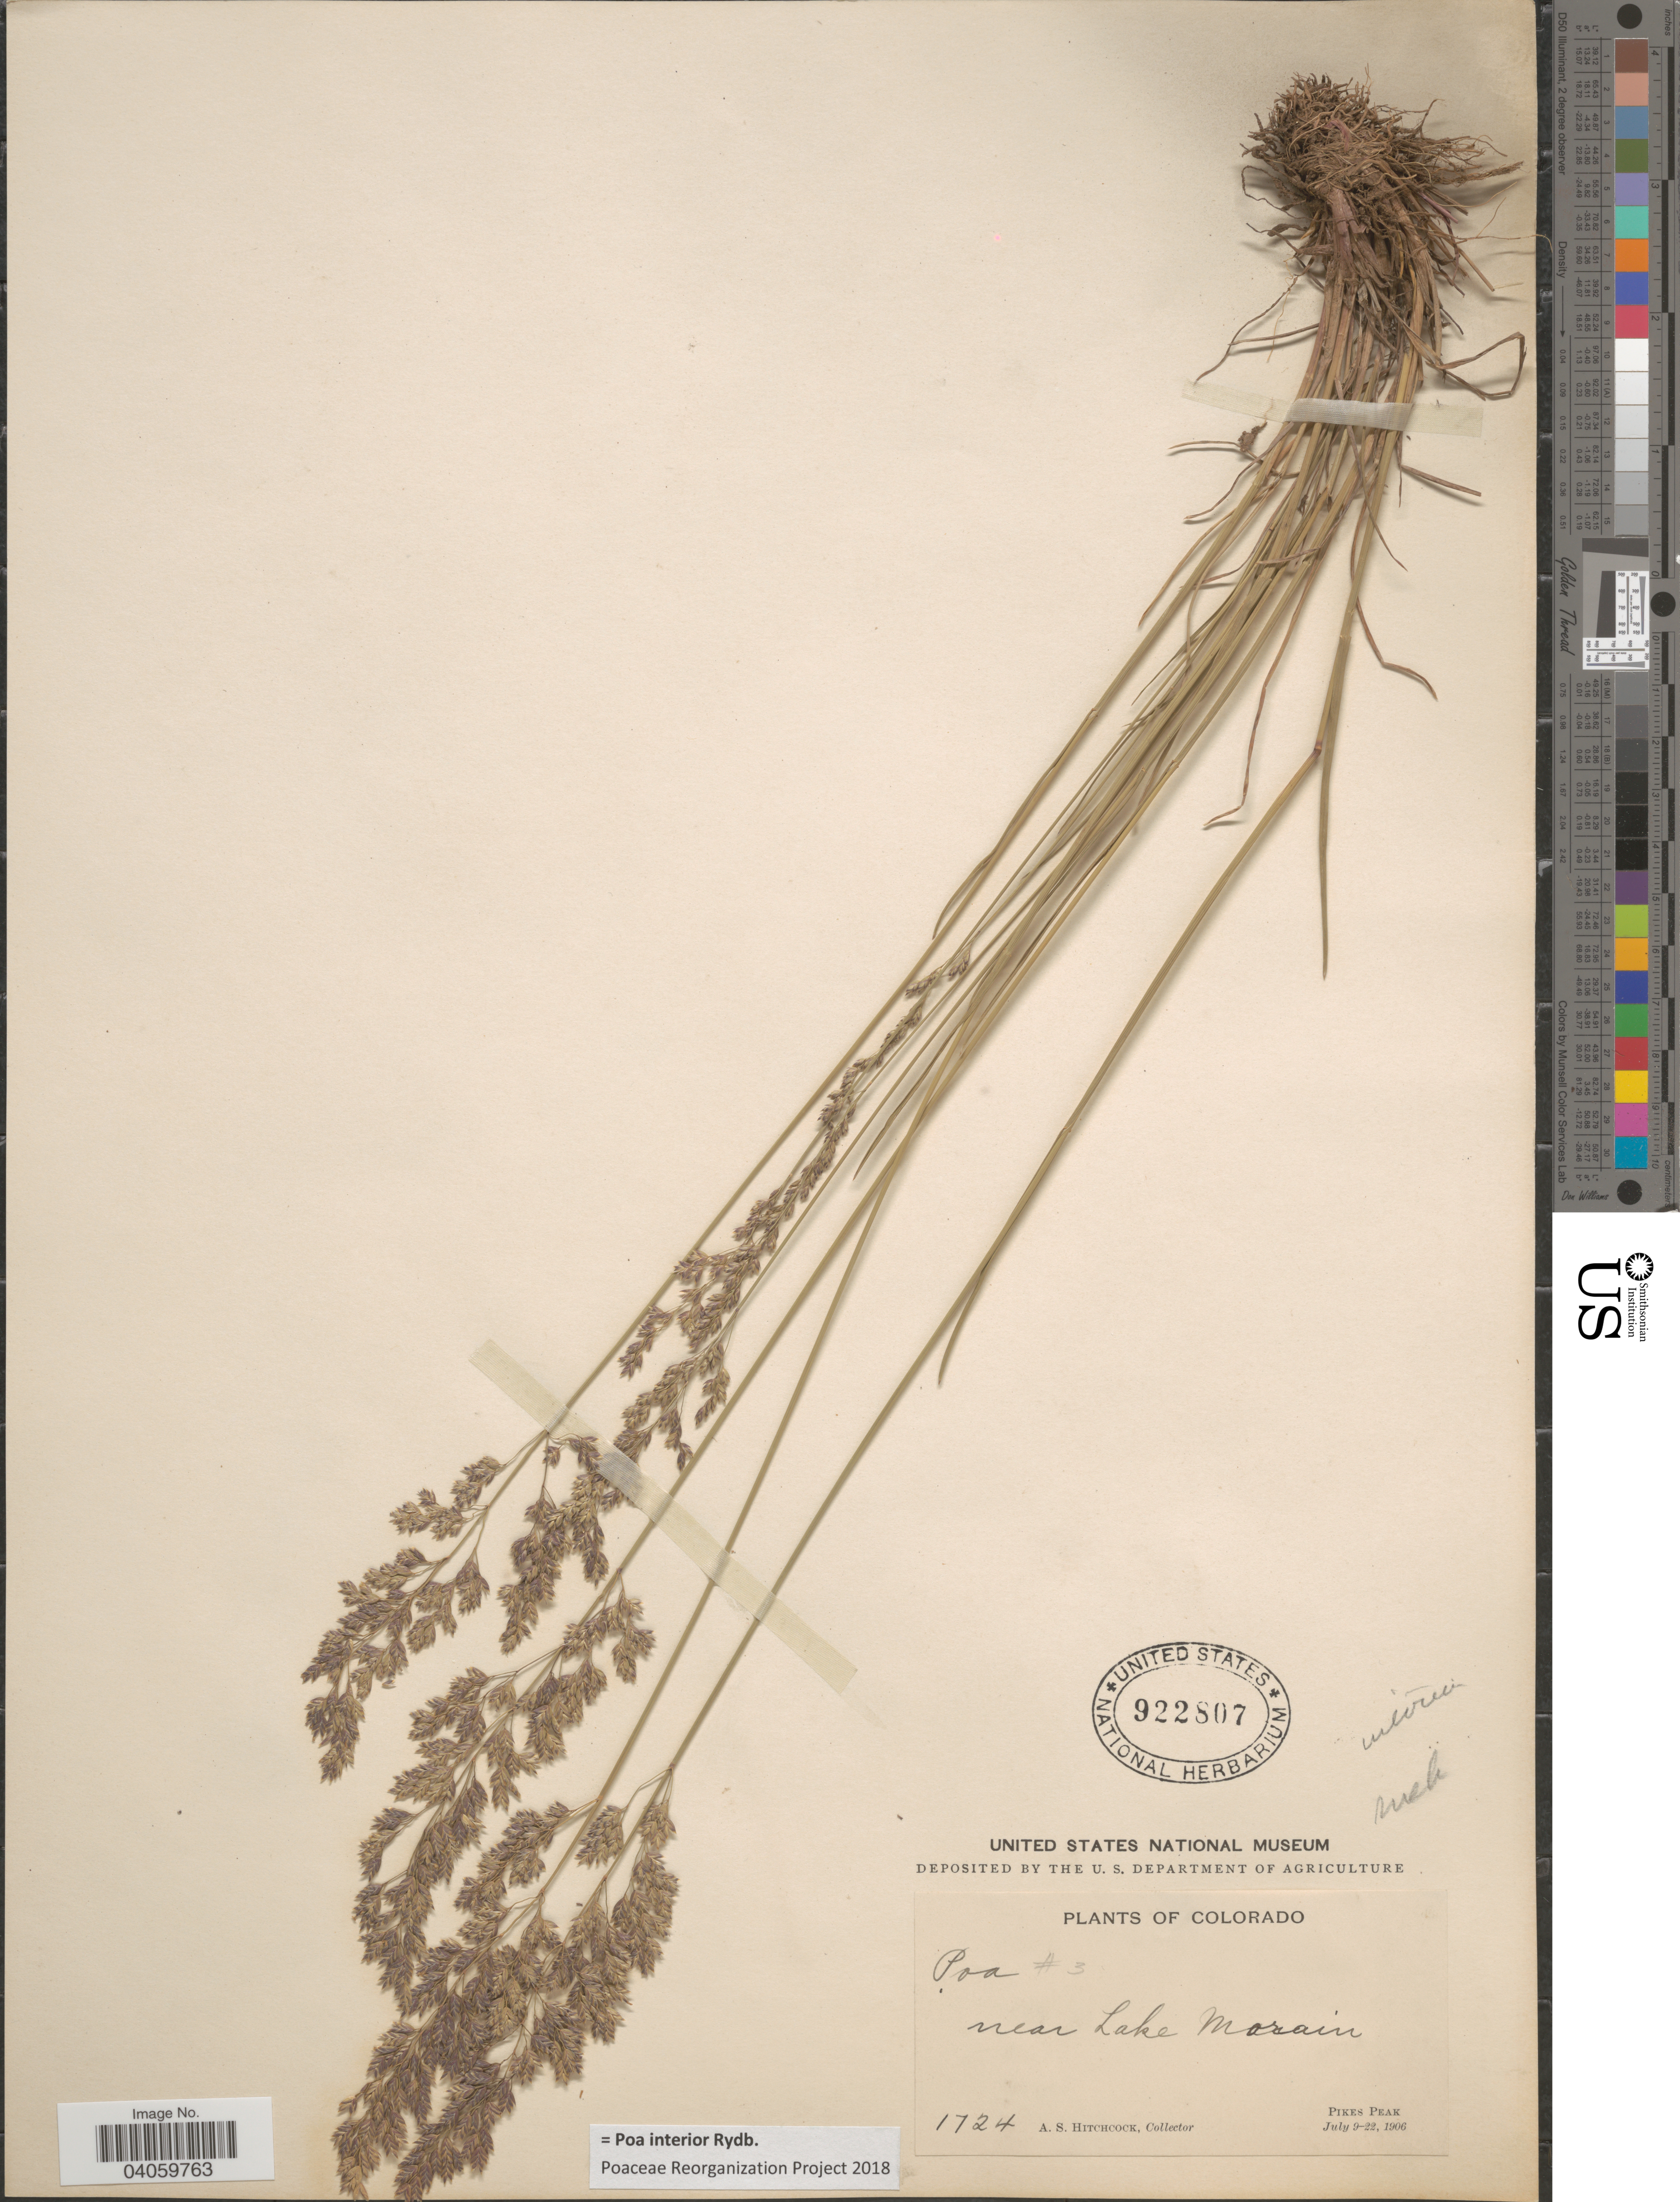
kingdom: Plantae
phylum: Tracheophyta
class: Liliopsida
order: Poales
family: Poaceae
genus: Poa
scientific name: Poa interior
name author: Rydb.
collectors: A. S. Hitchcock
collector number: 1724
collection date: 1906-07-09/1906-07-22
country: United States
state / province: Colorado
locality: Near Lake Morain. Pikes Peak.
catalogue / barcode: US 922807